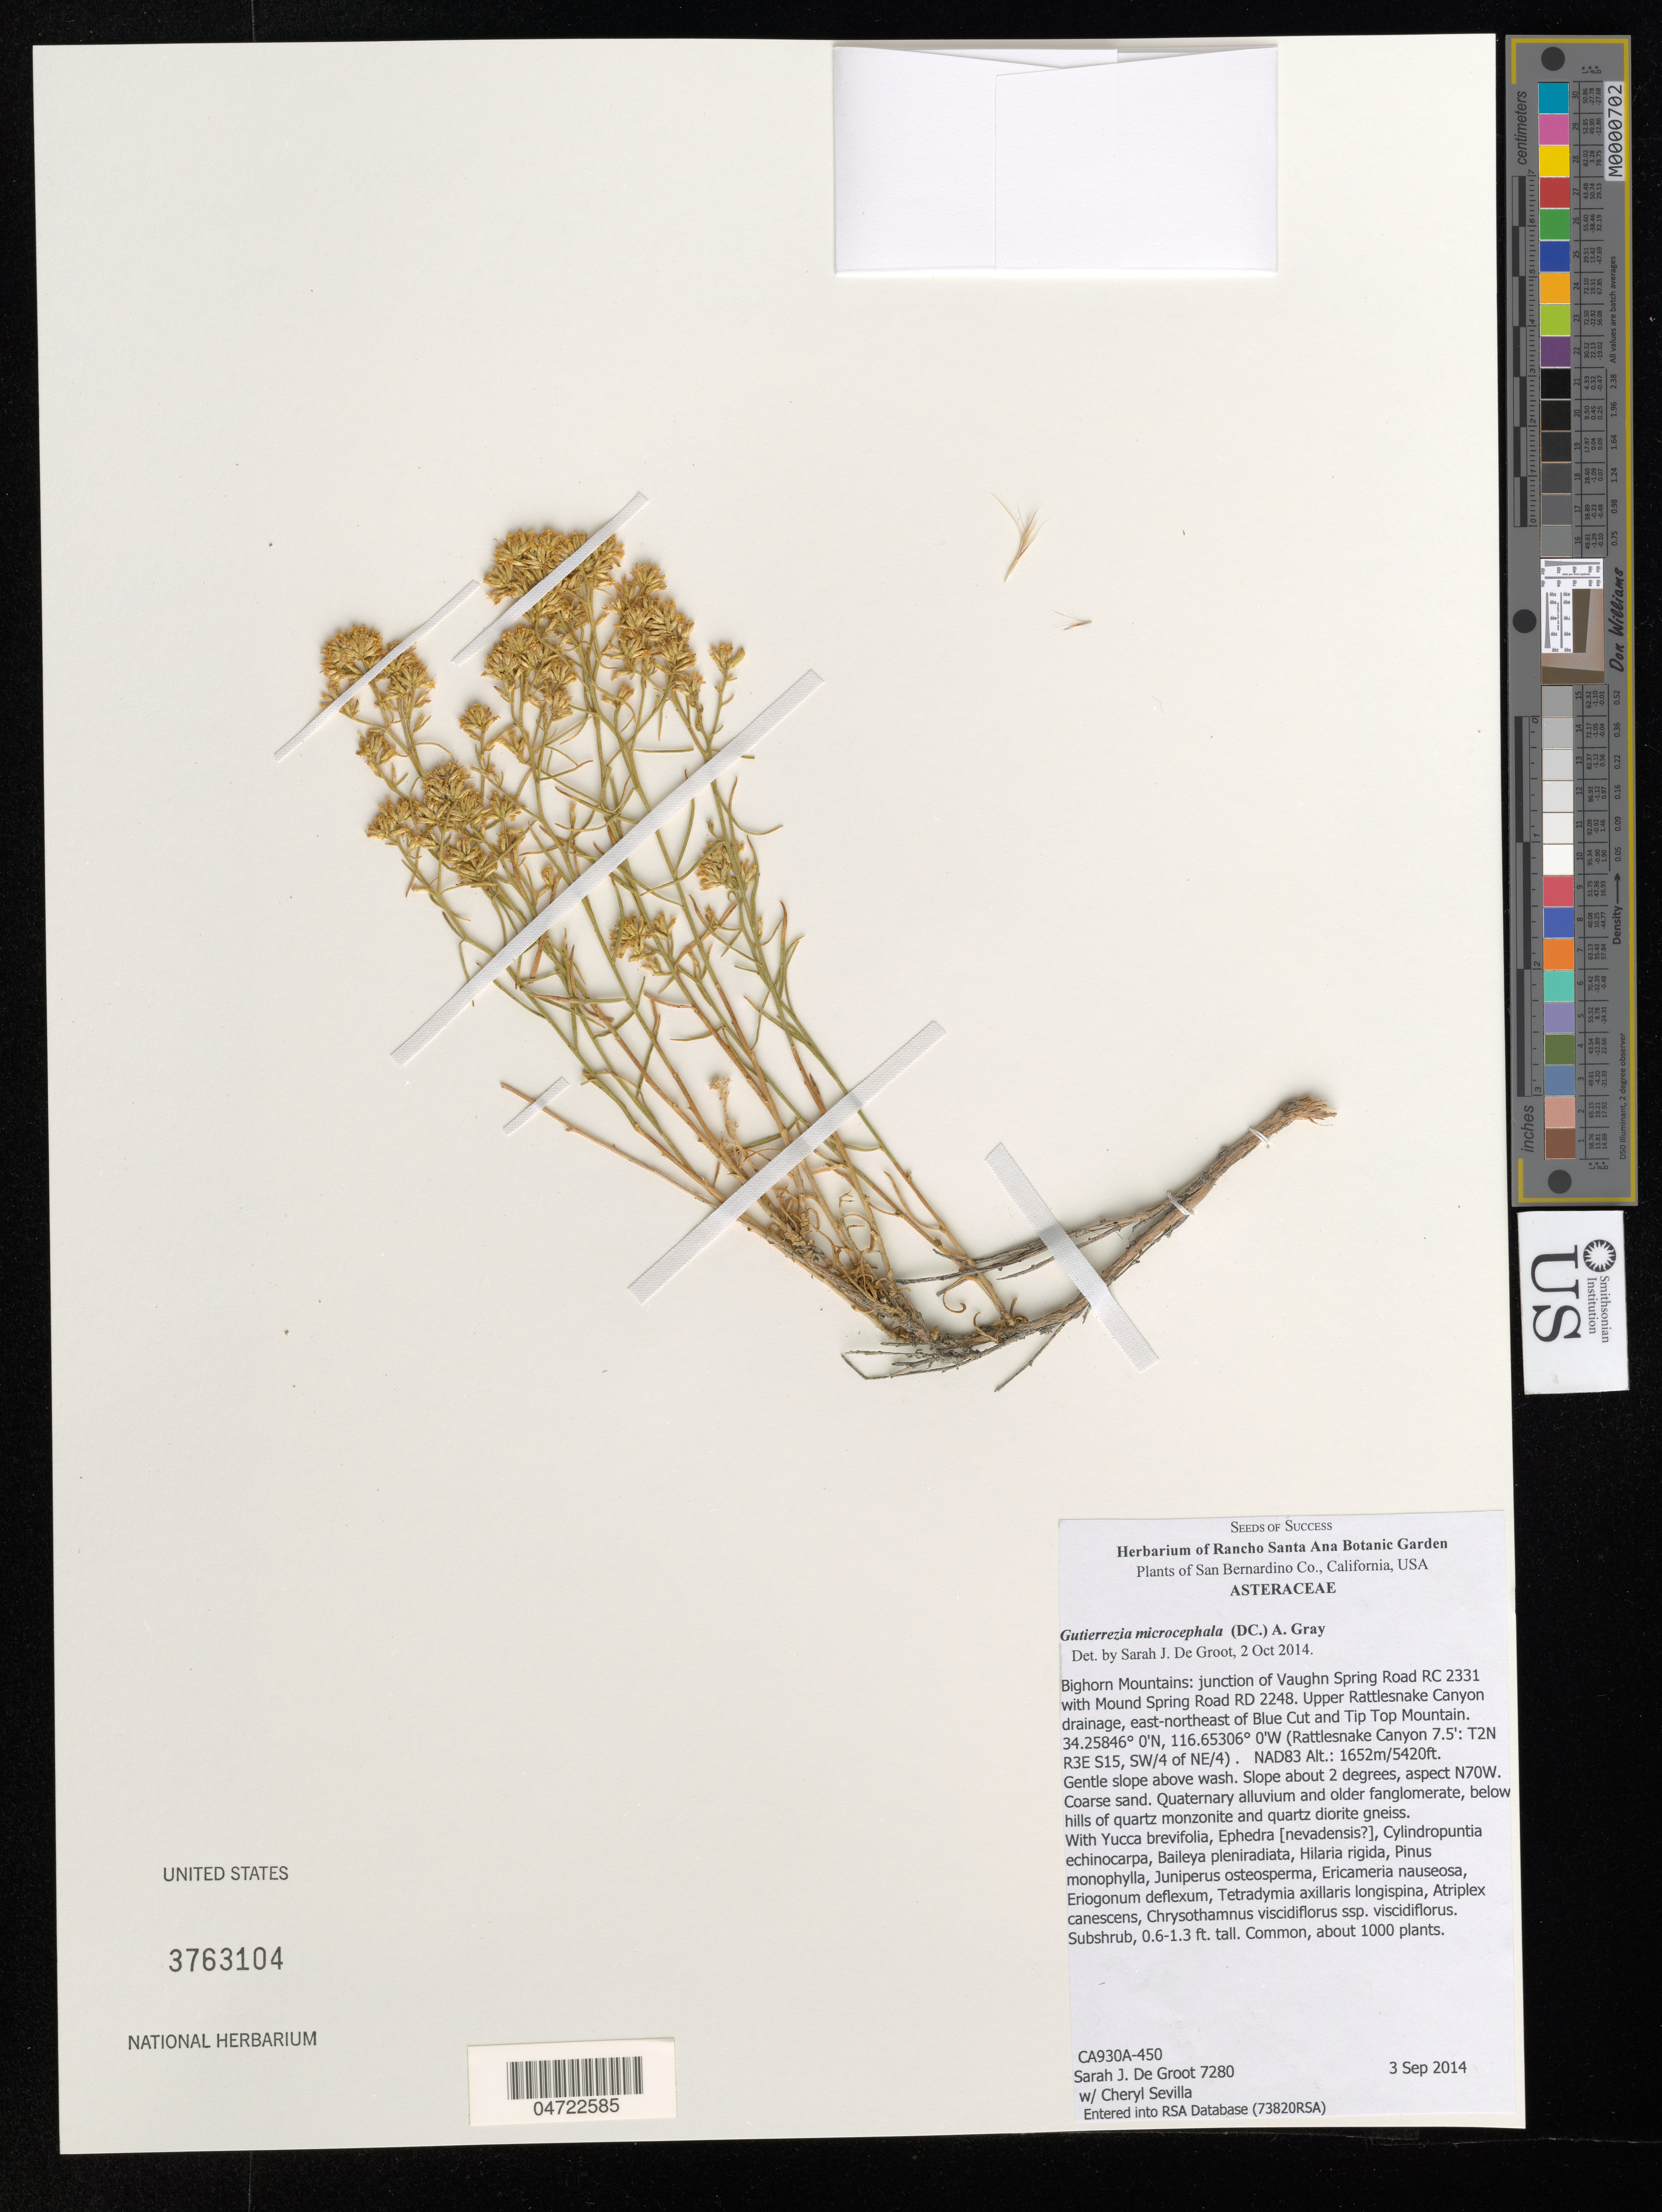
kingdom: Plantae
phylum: Tracheophyta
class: Magnoliopsida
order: Asterales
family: Asteraceae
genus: Gutierrezia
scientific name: Gutierrezia microcephala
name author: (DC.) A. Gray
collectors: S. De Groot & C. Sevilla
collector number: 7280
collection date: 2014-09-03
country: United States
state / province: California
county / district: San Bernardino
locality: San Bernardino Co. Bighorn Mountains: junction of Vaughn Spring Road RC 2331 with Mound Spring Road RD 2248. Upper Rattlesnake Canyon drainage, east-northeast of Blue Cut and Tip Top Mountain. (Rattlesnake Canyon 7.5': T2N R3E S15, SW/4 of NE/4).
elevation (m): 1652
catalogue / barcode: US 3763104